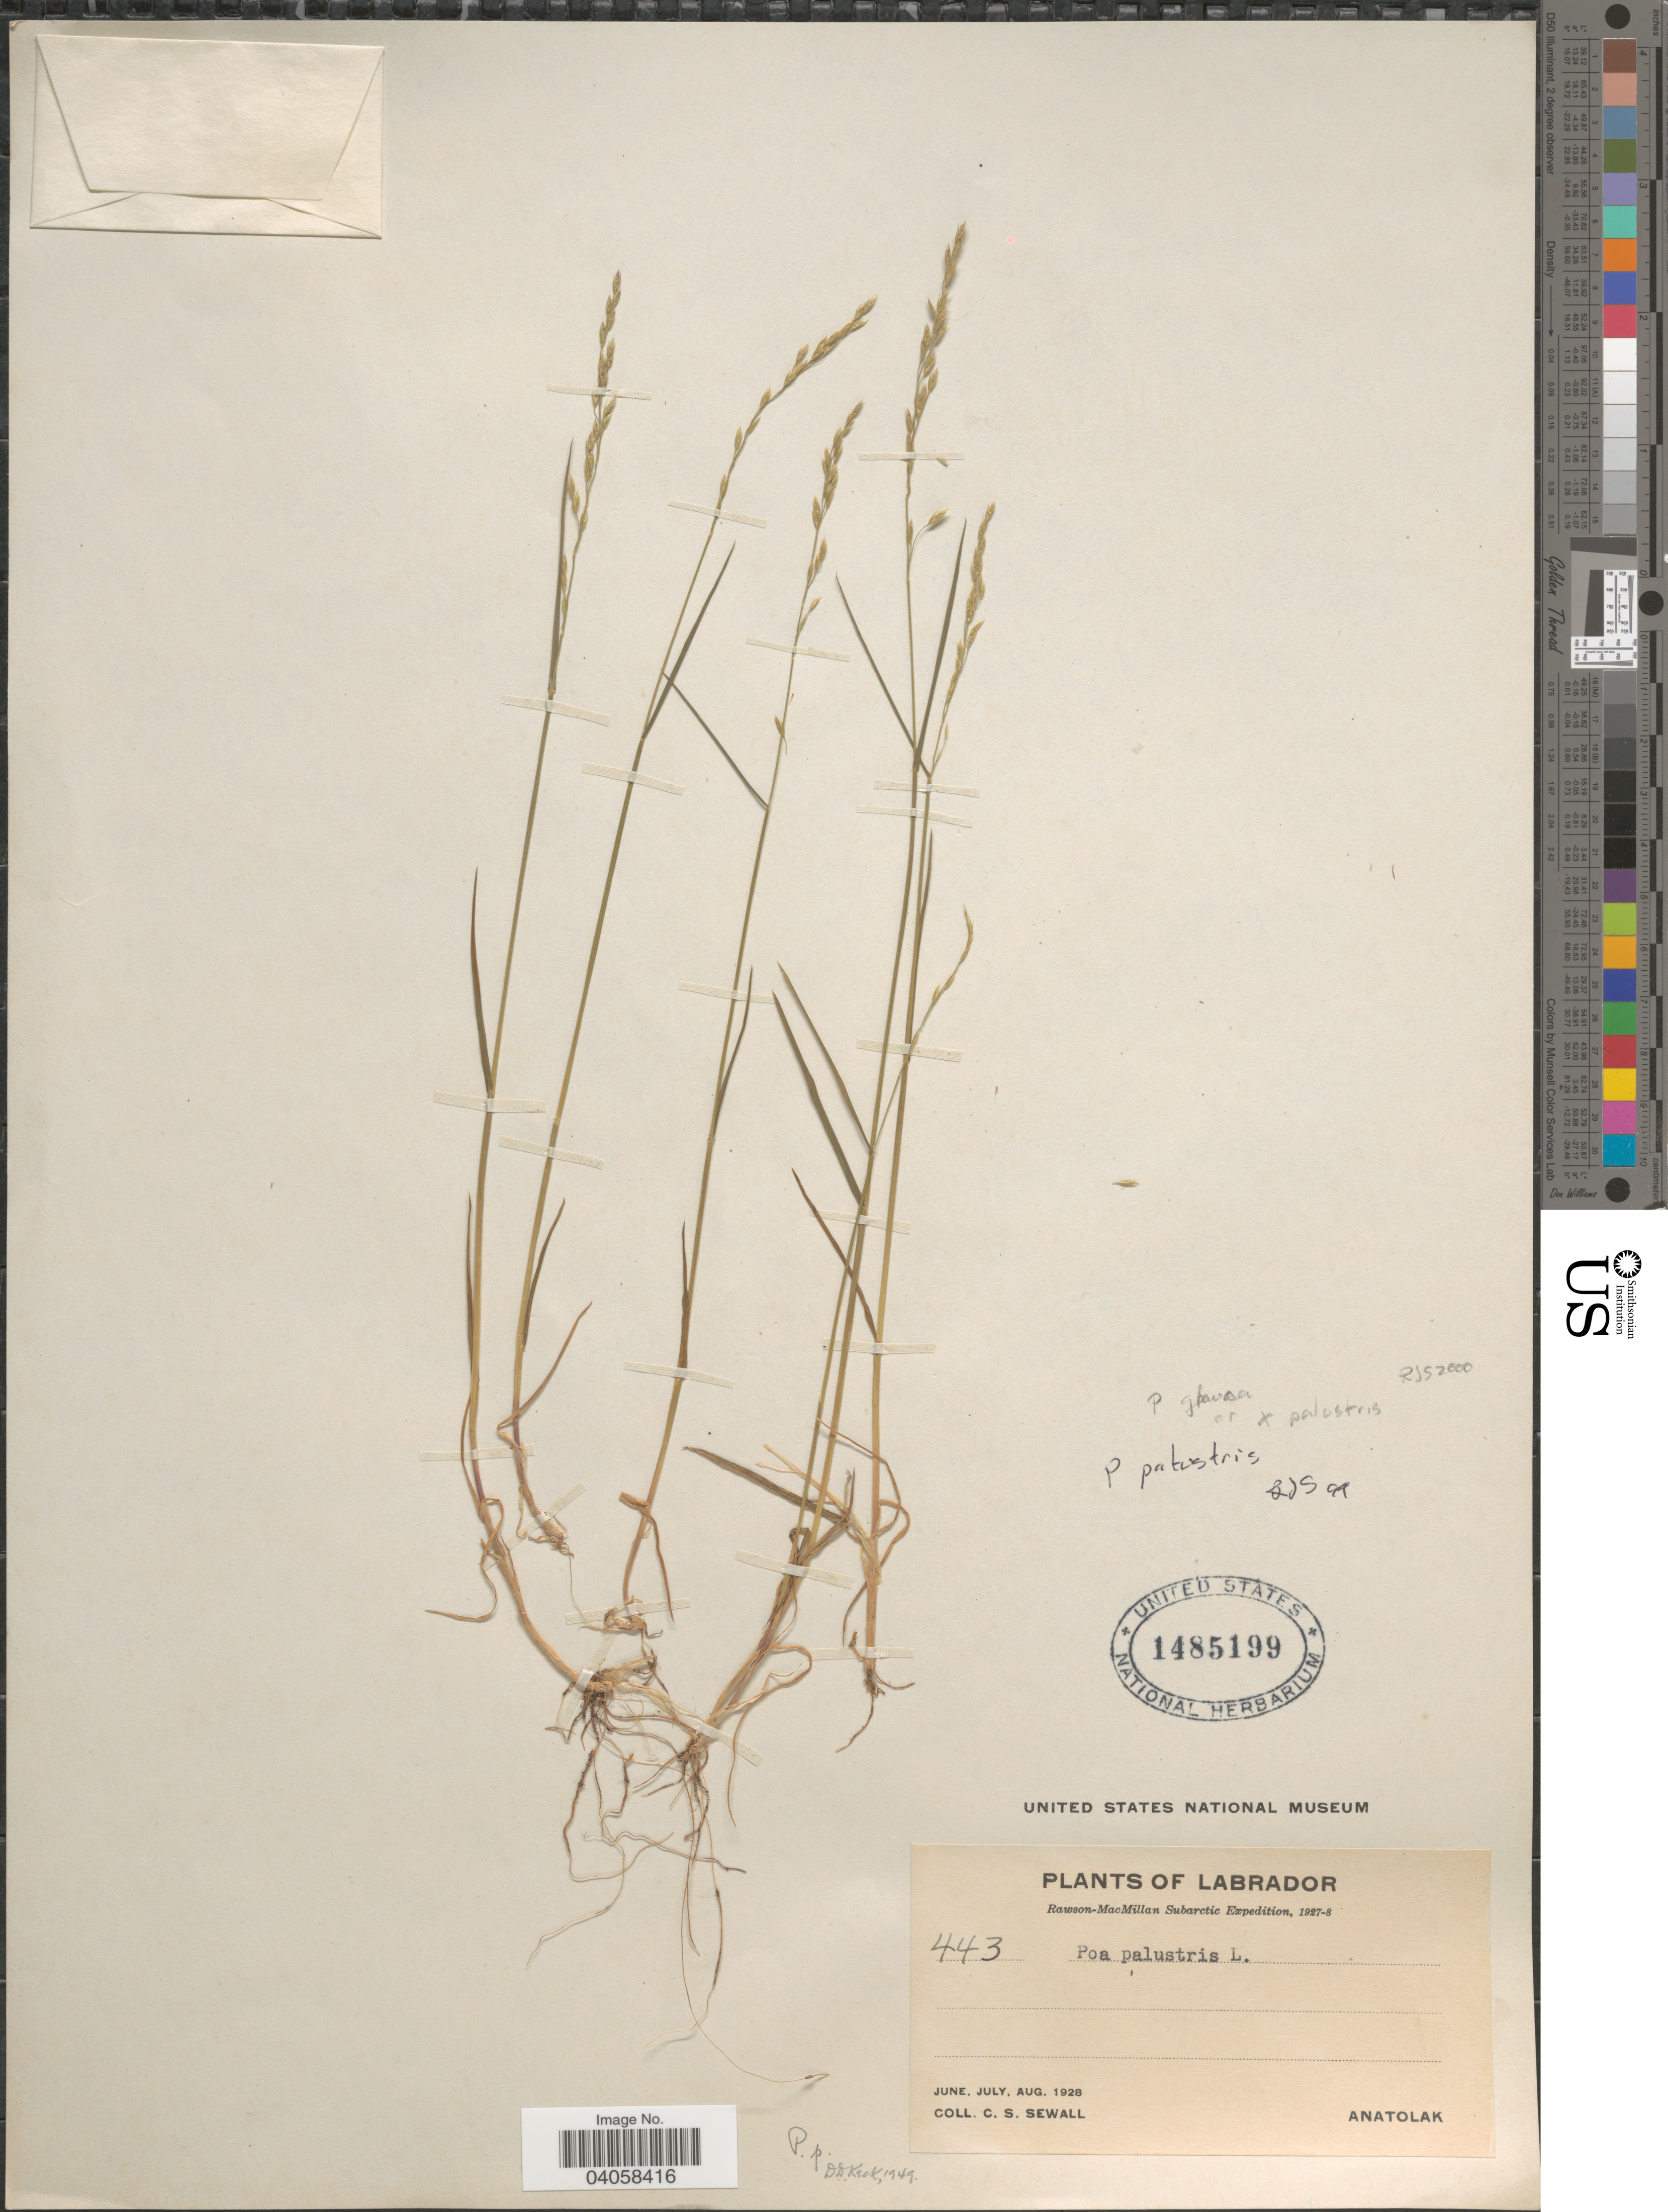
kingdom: Plantae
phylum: Tracheophyta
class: Liliopsida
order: Poales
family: Poaceae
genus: Poa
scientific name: Poa glauca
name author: Vahl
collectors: C. Sewall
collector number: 443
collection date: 1928-06/1928-08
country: Canada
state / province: Newfoundland and Labrador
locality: Labrador. Anatolak.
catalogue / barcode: US 1485199